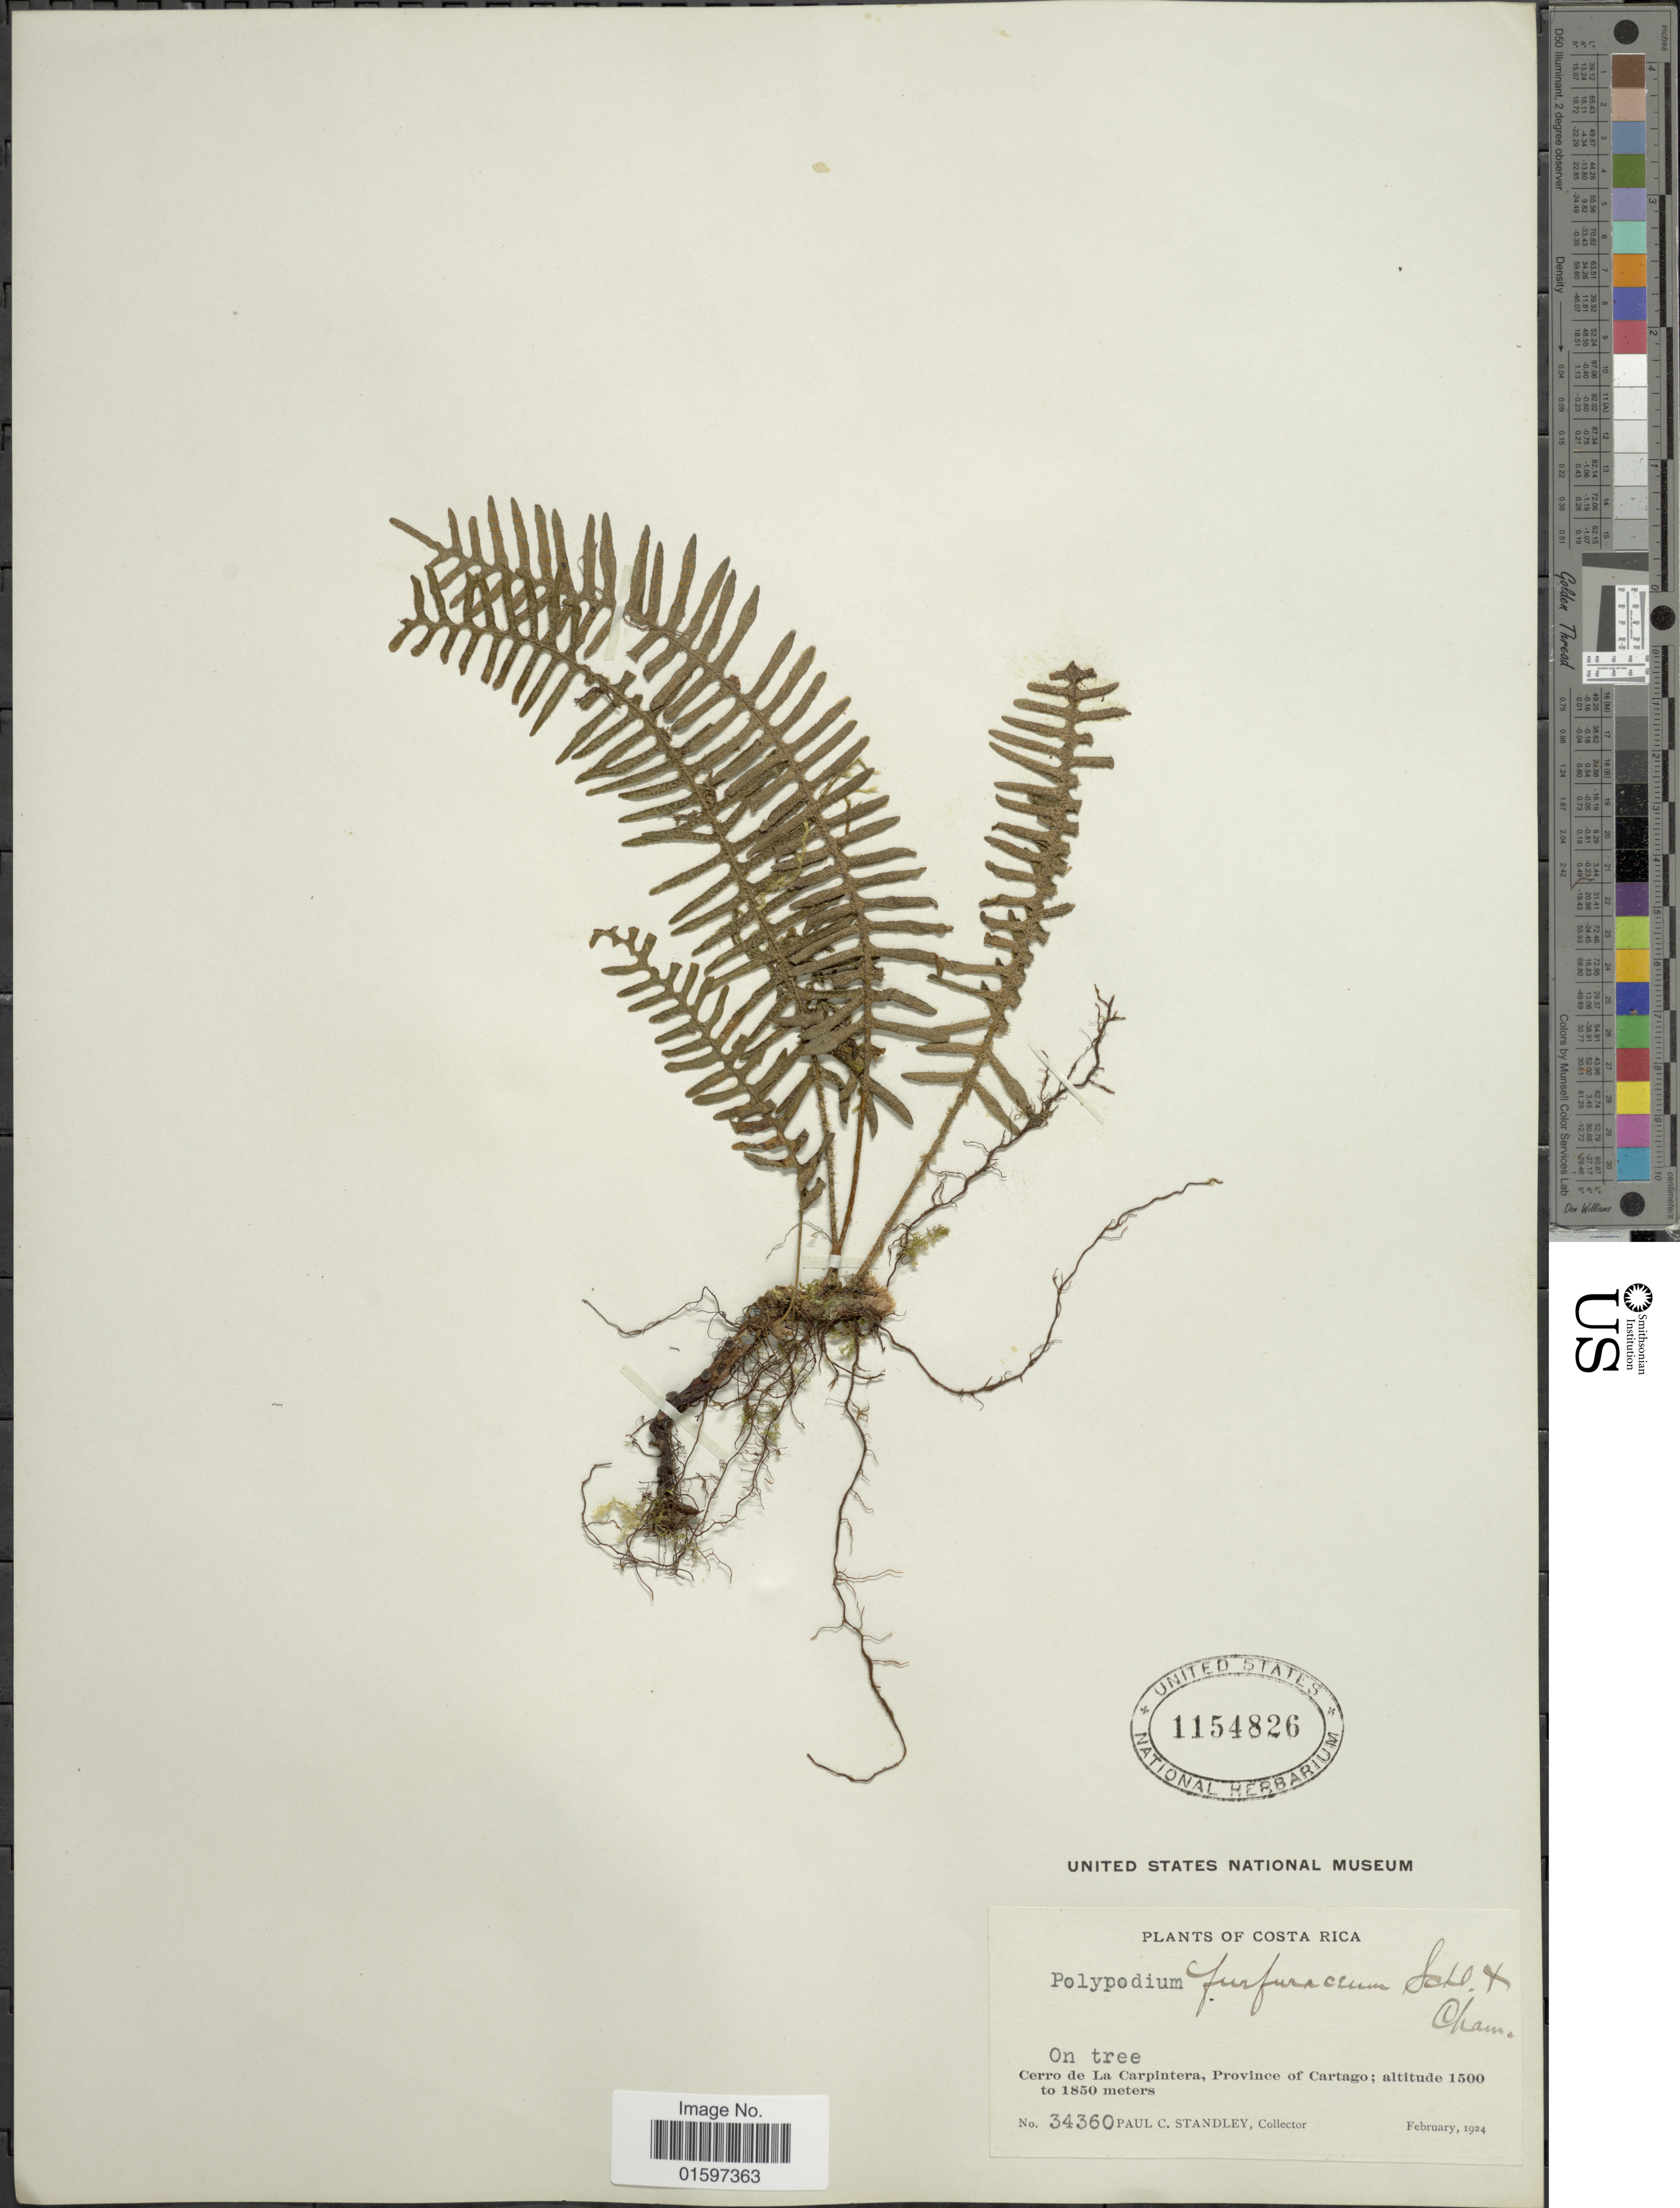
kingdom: Plantae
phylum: Tracheophyta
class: Polypodiopsida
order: Polypodiales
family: Polypodiaceae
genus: Pleopeltis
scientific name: Pleopeltis furfuracea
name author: (Schltdl. & Cham.) A.R. Sm. & Tejero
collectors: P. C. Standley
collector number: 34360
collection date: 1924-02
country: Costa Rica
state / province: Cartago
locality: Costa Rica, Cerro de La Carpintera, Province of Cartago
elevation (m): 1500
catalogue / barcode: US 1154826